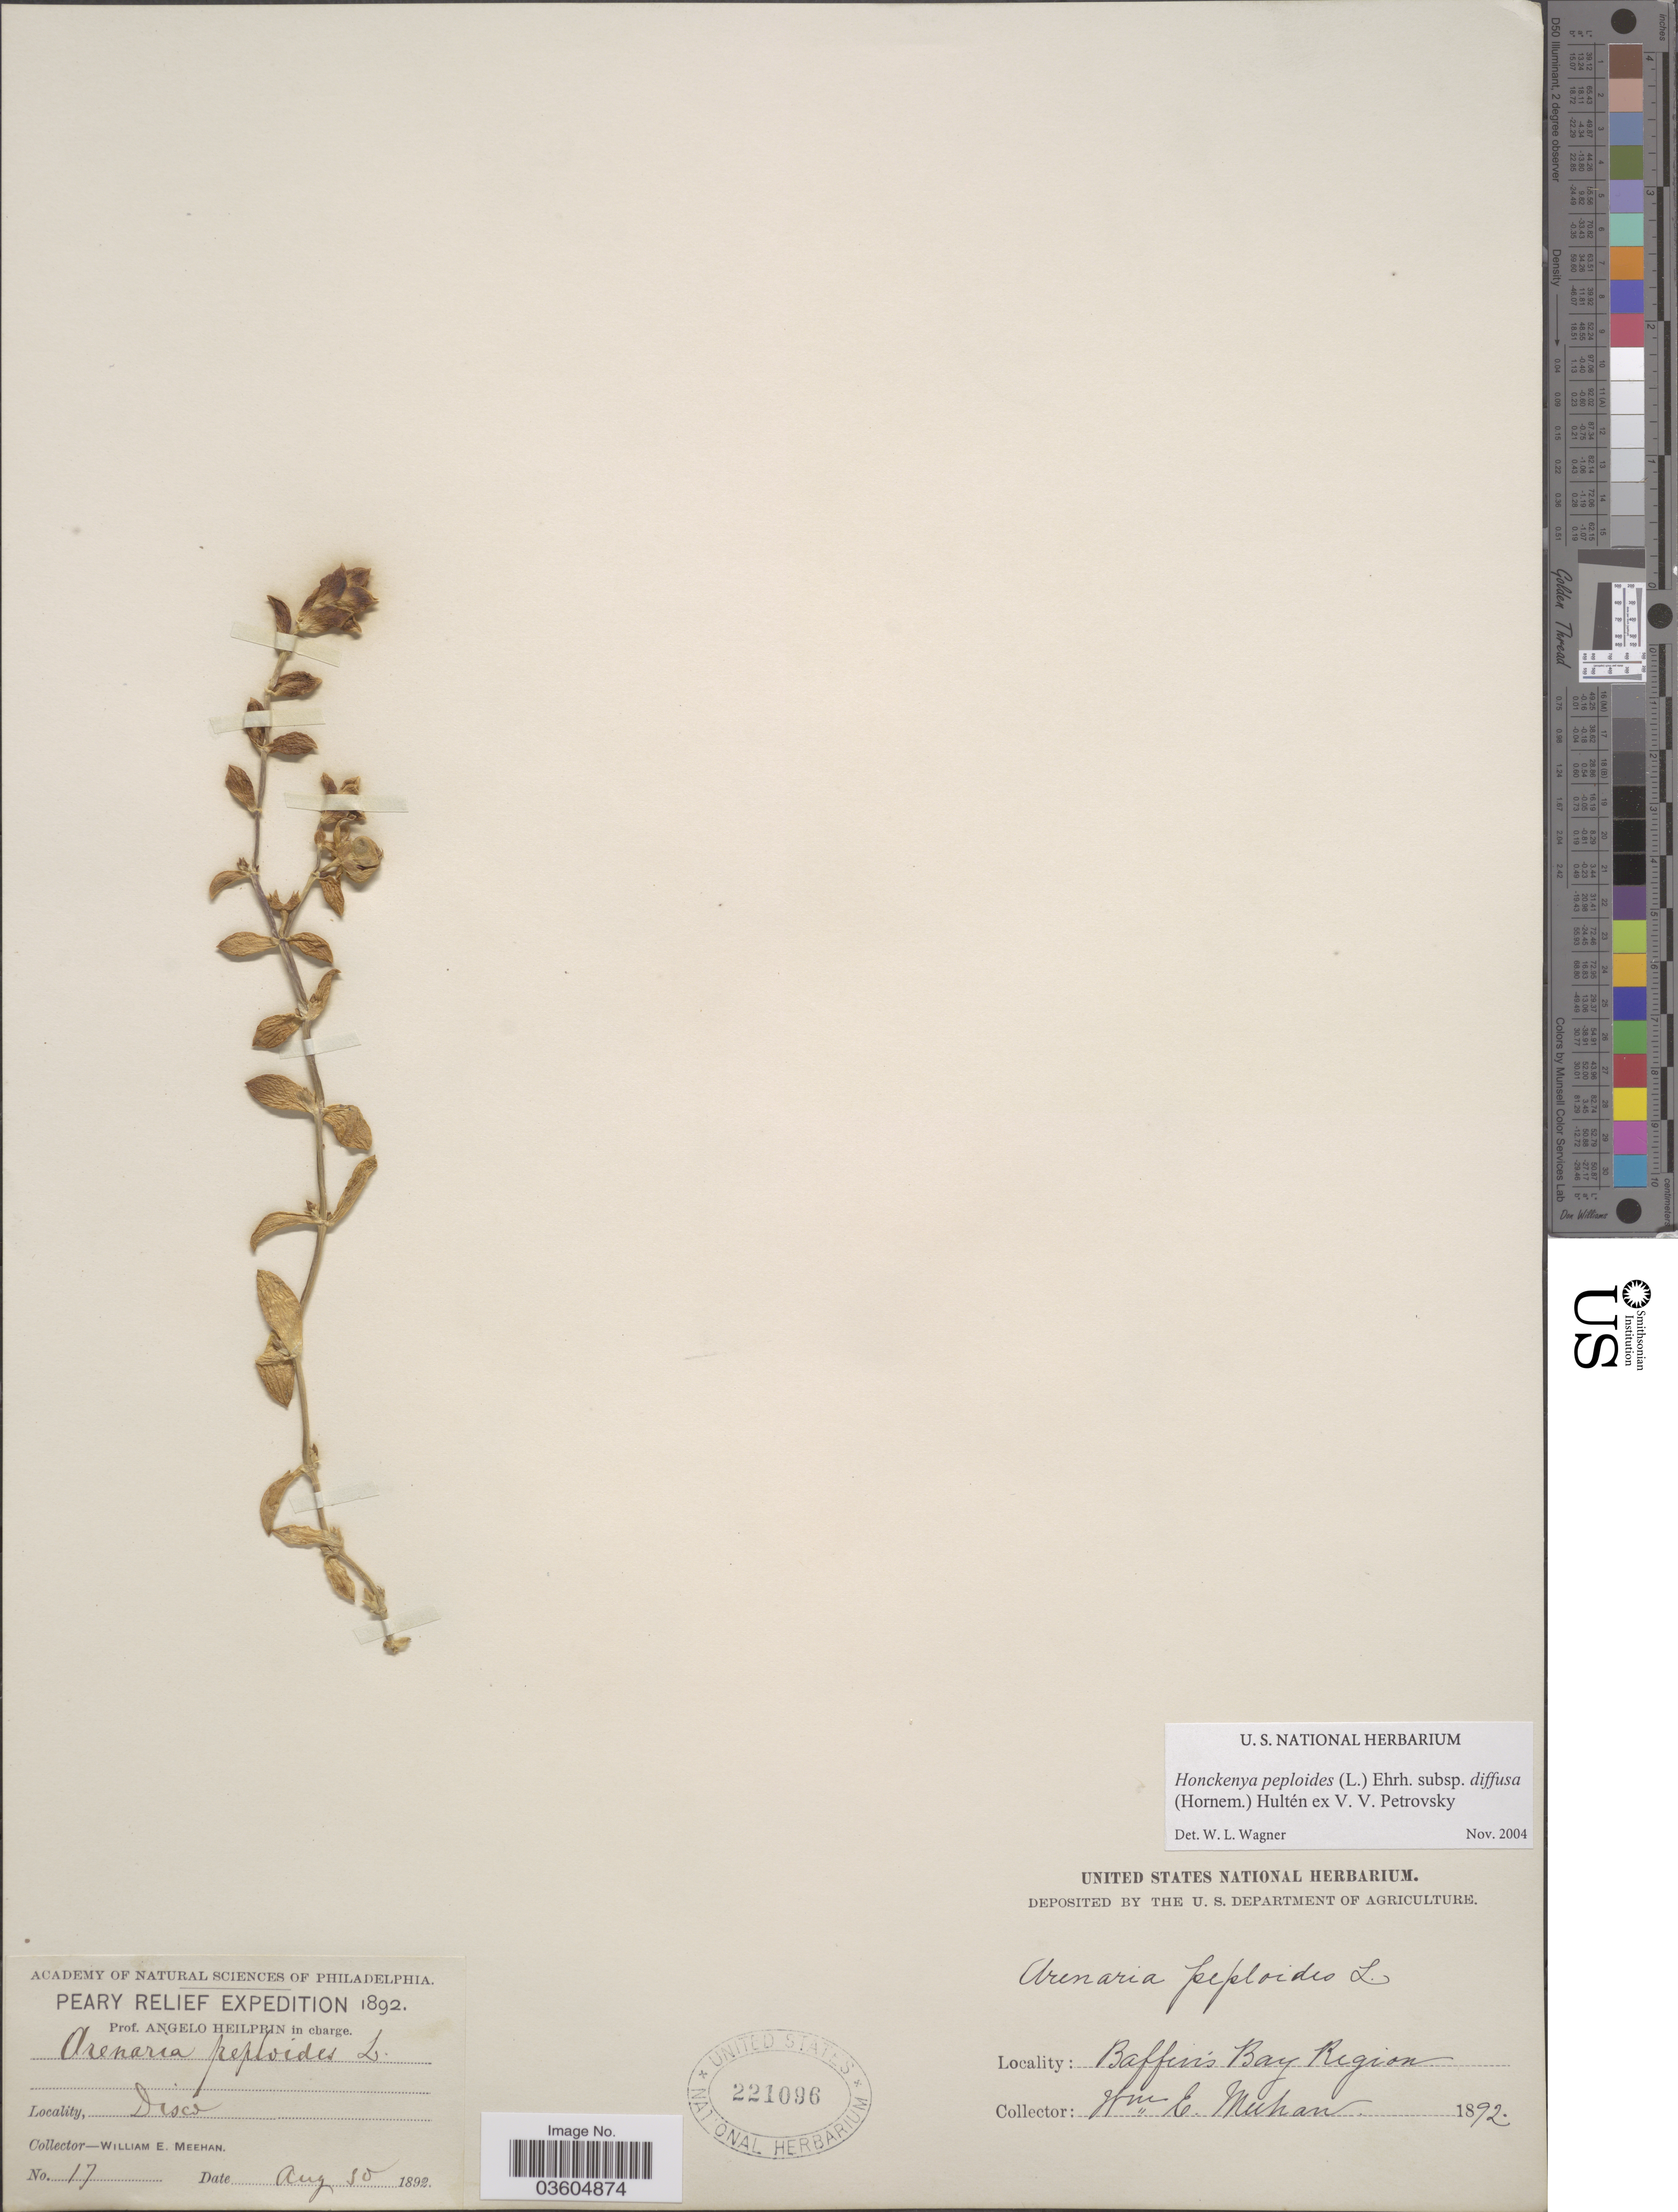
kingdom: Plantae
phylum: Tracheophyta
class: Magnoliopsida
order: Caryophyllales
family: Caryophyllaceae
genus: Honckenya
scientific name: Honckenya peploides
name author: (L.) Ehrh.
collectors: W. Meehan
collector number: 17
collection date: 1892-08-30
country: Greenland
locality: Peary Relief. Disco. Baffin's Bay Region.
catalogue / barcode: US 221096